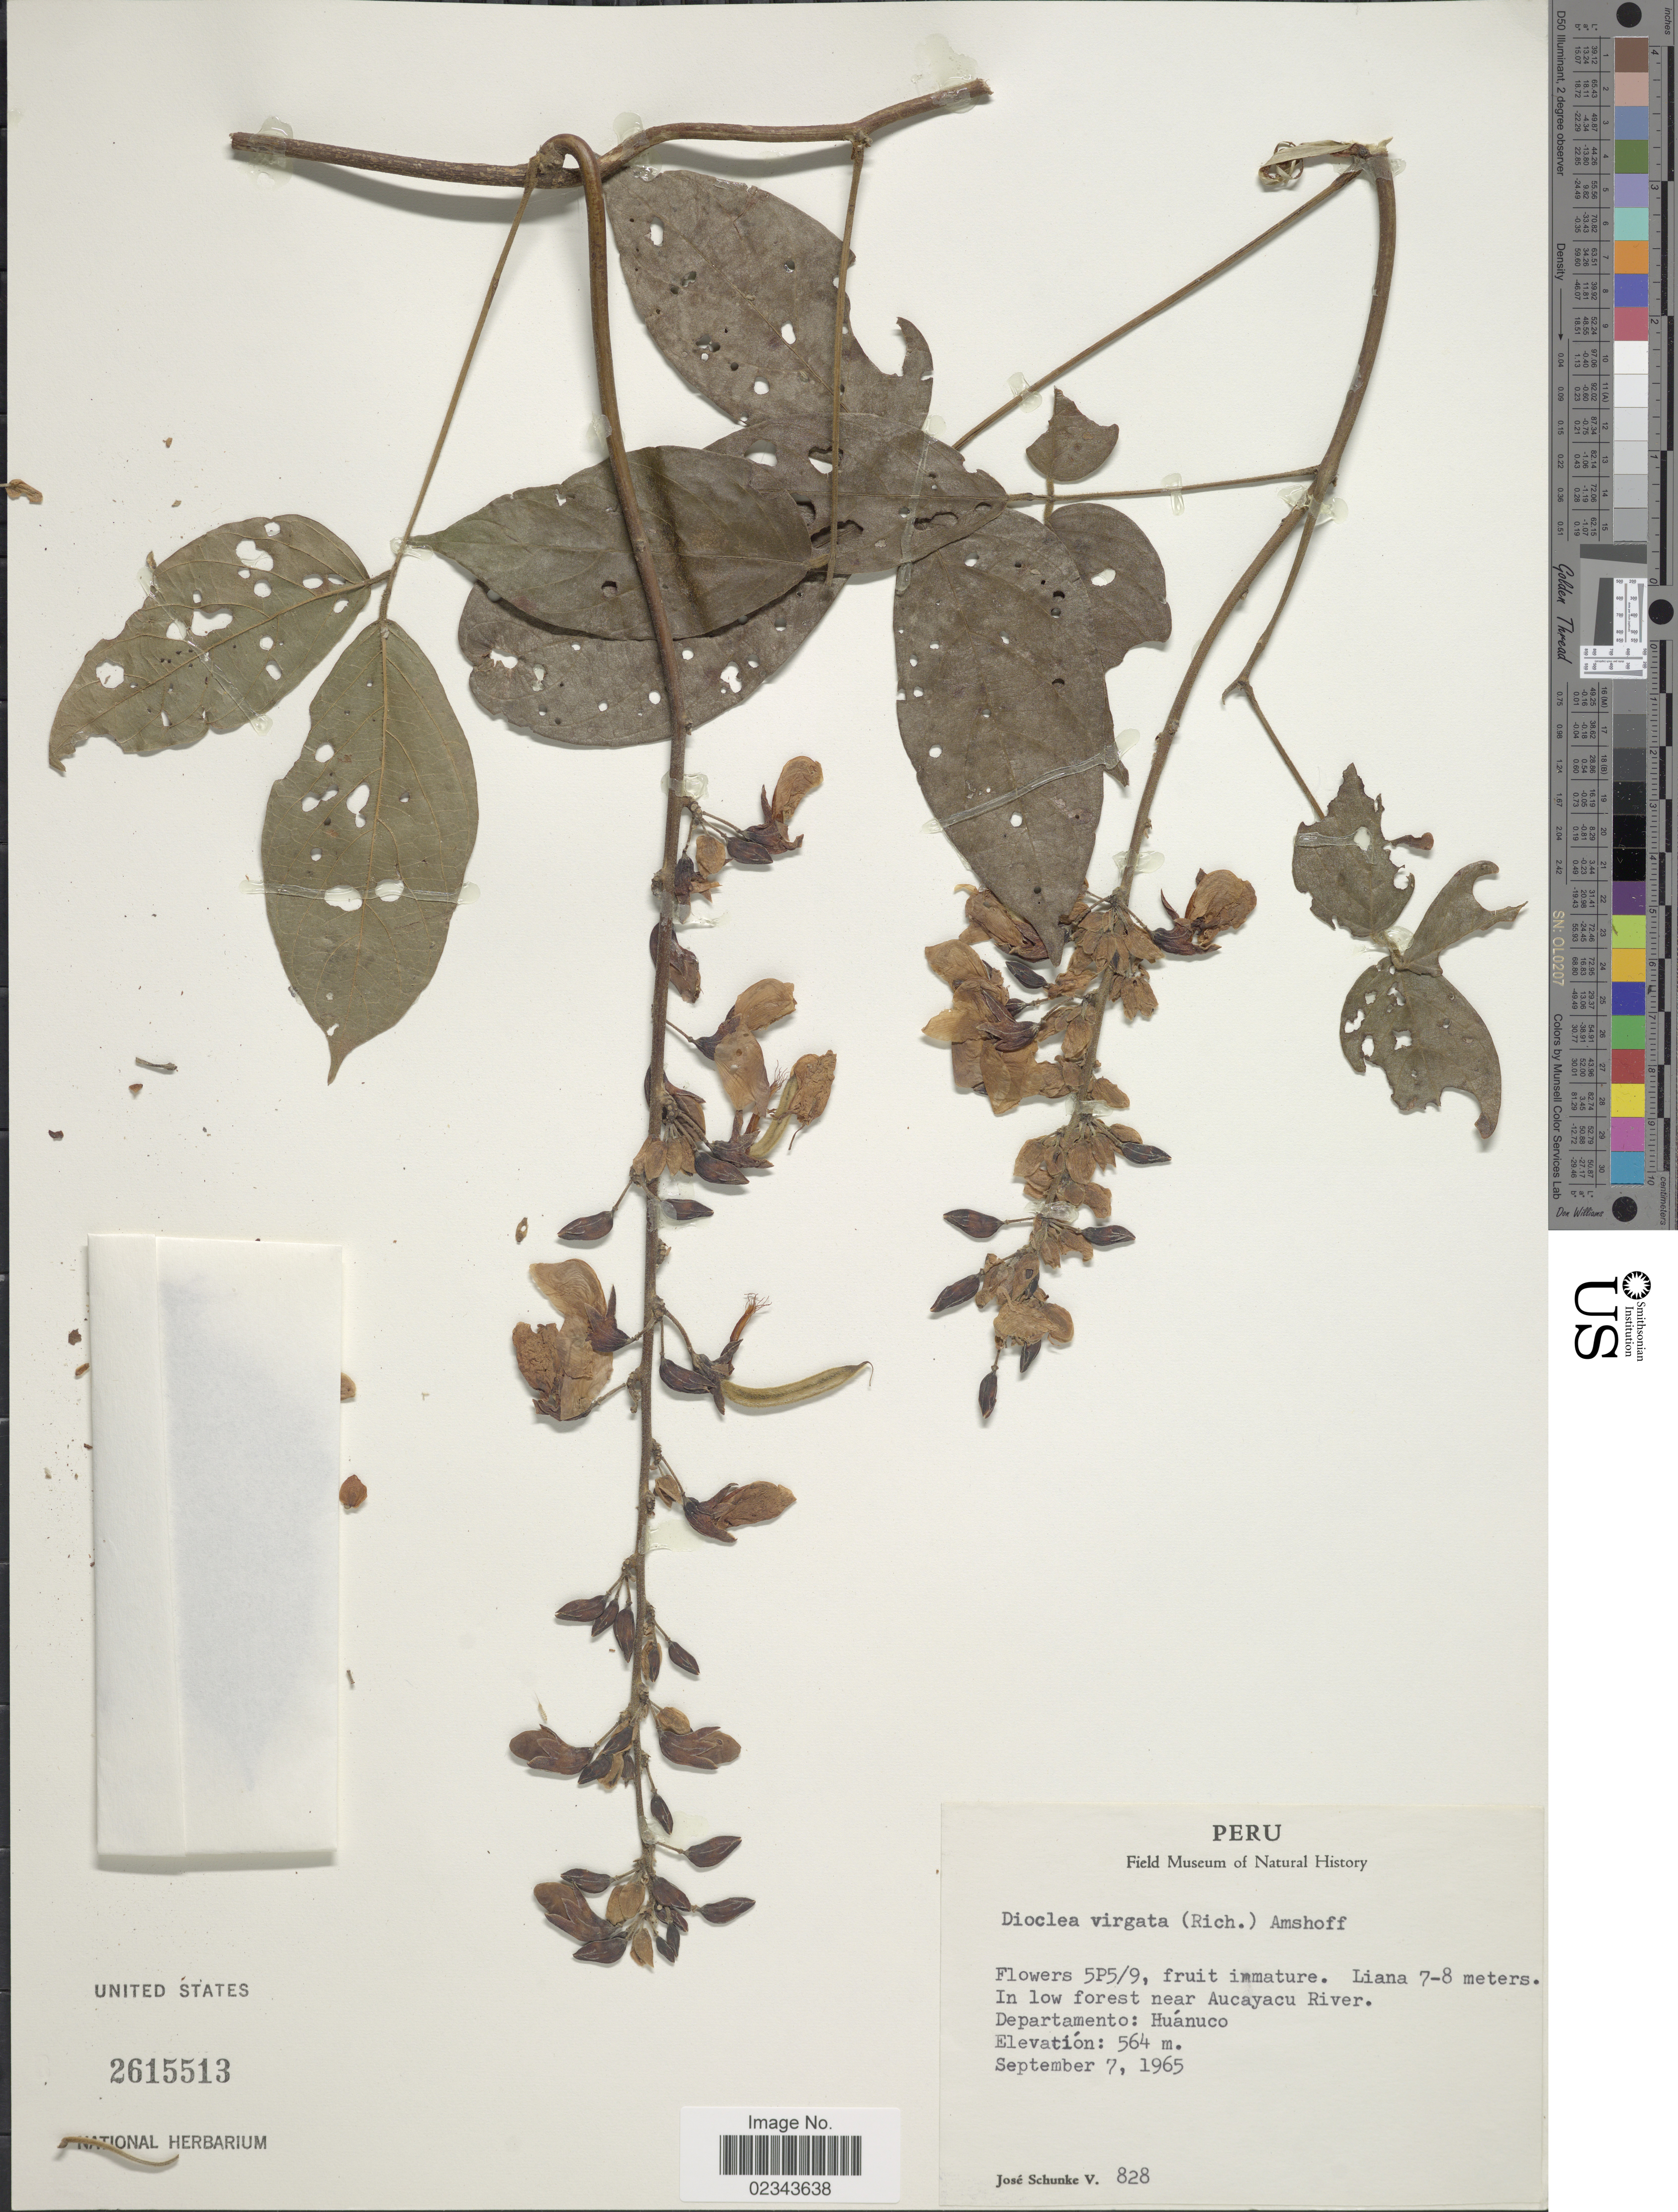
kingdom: Plantae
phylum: Tracheophyta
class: Magnoliopsida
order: Fabales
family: Fabaceae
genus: Dioclea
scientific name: Dioclea virgata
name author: (Rich.) Amshoff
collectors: J. Schunke Vigo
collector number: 828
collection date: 1965-09-07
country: Peru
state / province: Huánuco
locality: In low forest near Aucayacu River.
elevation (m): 564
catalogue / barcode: US 2615513